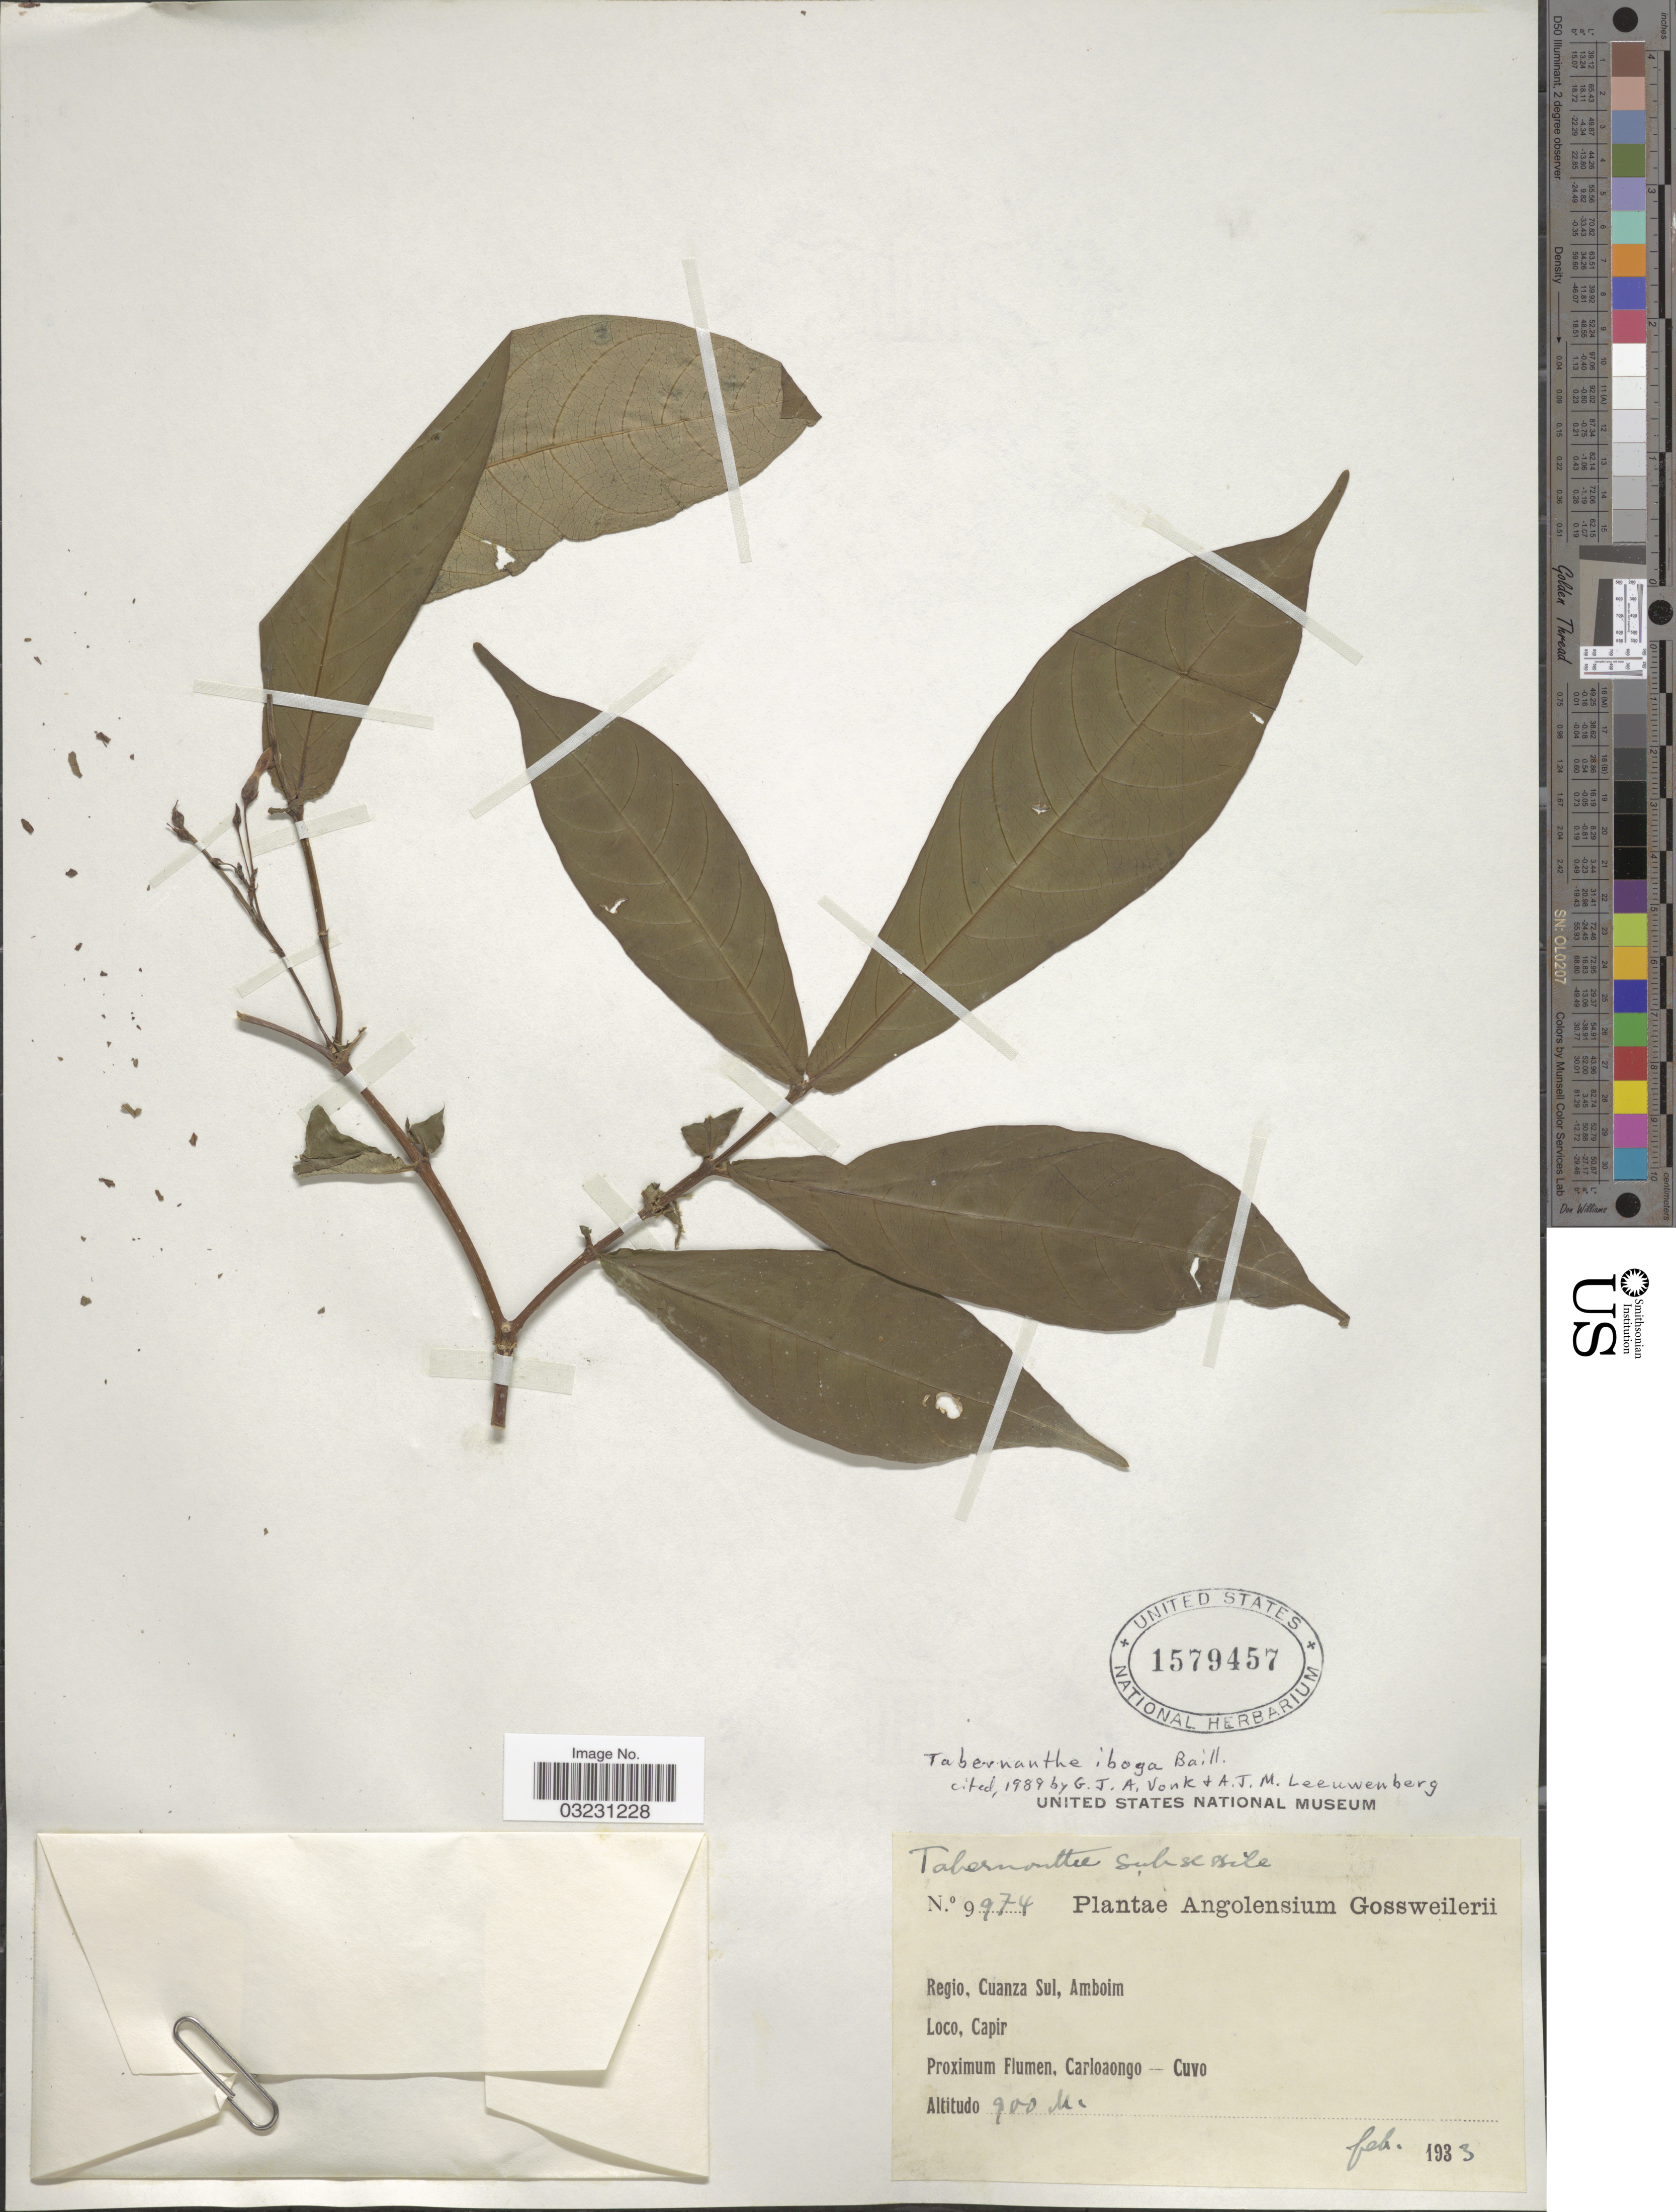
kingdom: Plantae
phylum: Tracheophyta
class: Magnoliopsida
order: Gentianales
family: Apocynaceae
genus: Tabernanthe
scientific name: Tabernanthe iboga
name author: Baill.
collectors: -. Gossweiler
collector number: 9974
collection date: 1933-02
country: Angola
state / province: Cuanza Sul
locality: Regio, Cuanza Sul, Amboim. Capir. Proximum Flumen, Carloango - Cuvo.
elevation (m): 900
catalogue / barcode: US 1579457